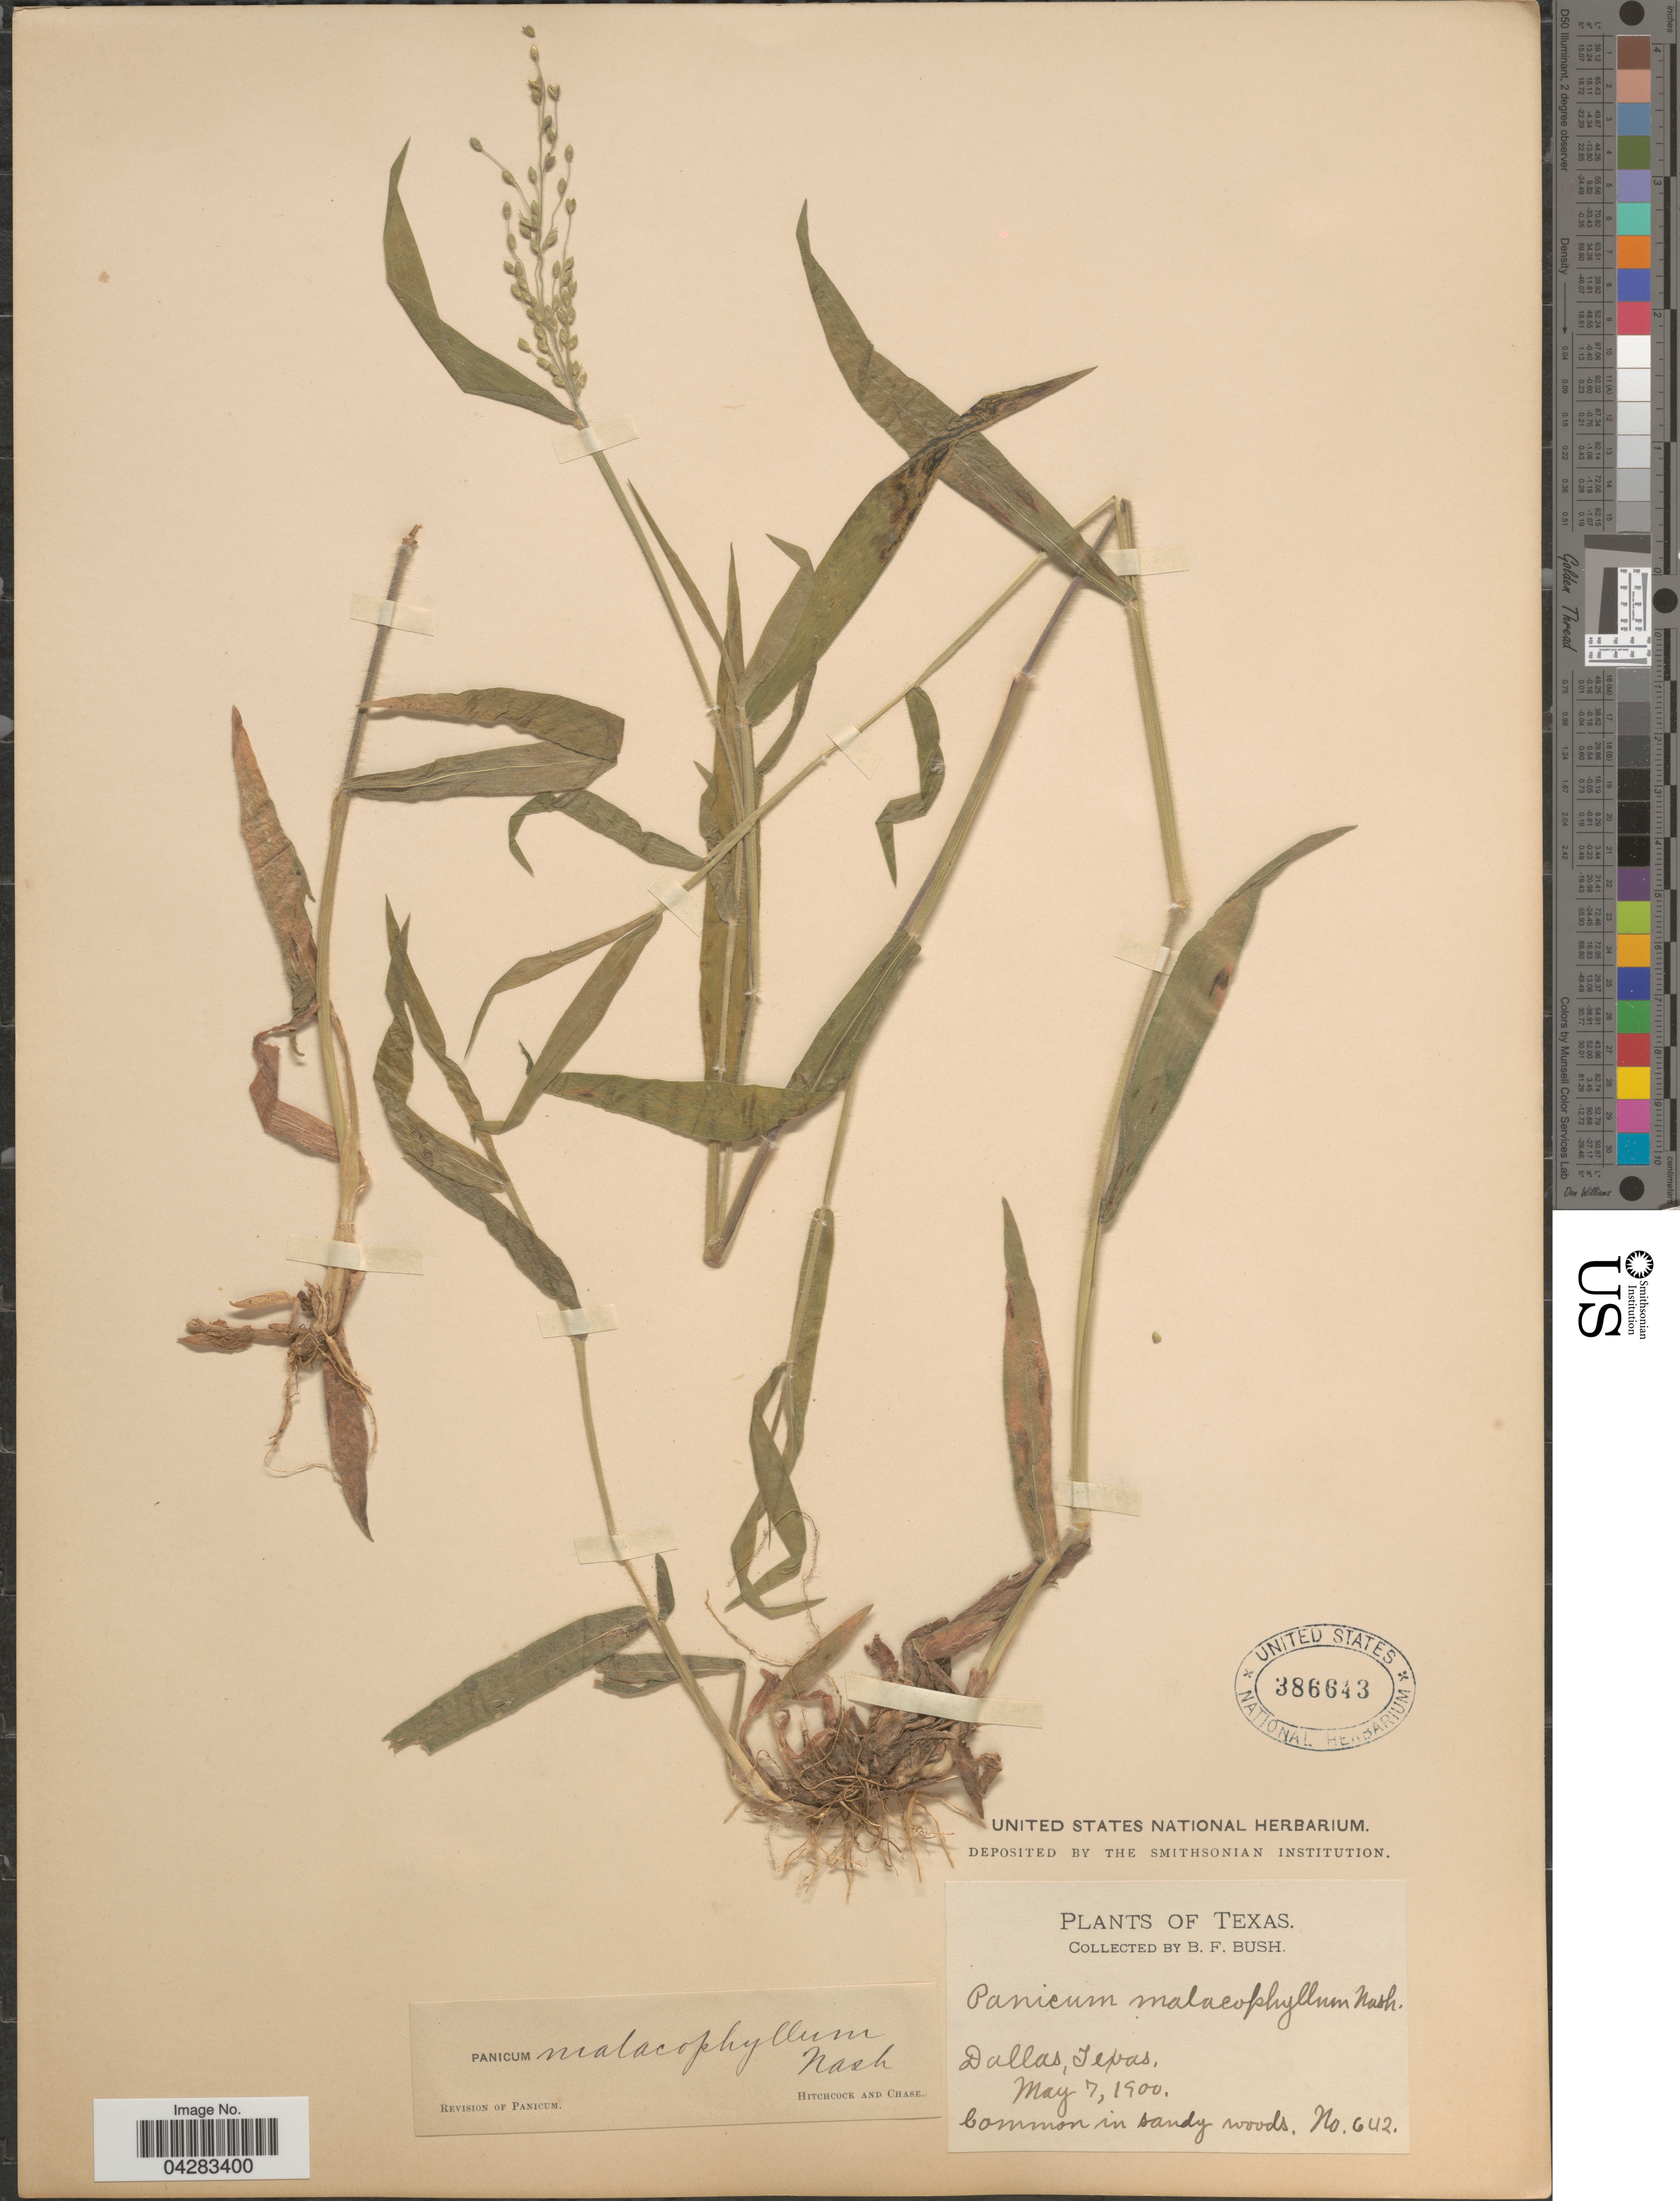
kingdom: Plantae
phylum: Tracheophyta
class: Liliopsida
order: Poales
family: Poaceae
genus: Dichanthelium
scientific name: Dichanthelium malacophyllum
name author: (Nash) Gould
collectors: B. F. Bush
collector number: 642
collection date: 1900-05-07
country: United States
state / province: Texas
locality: Dallas.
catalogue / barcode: US 386643